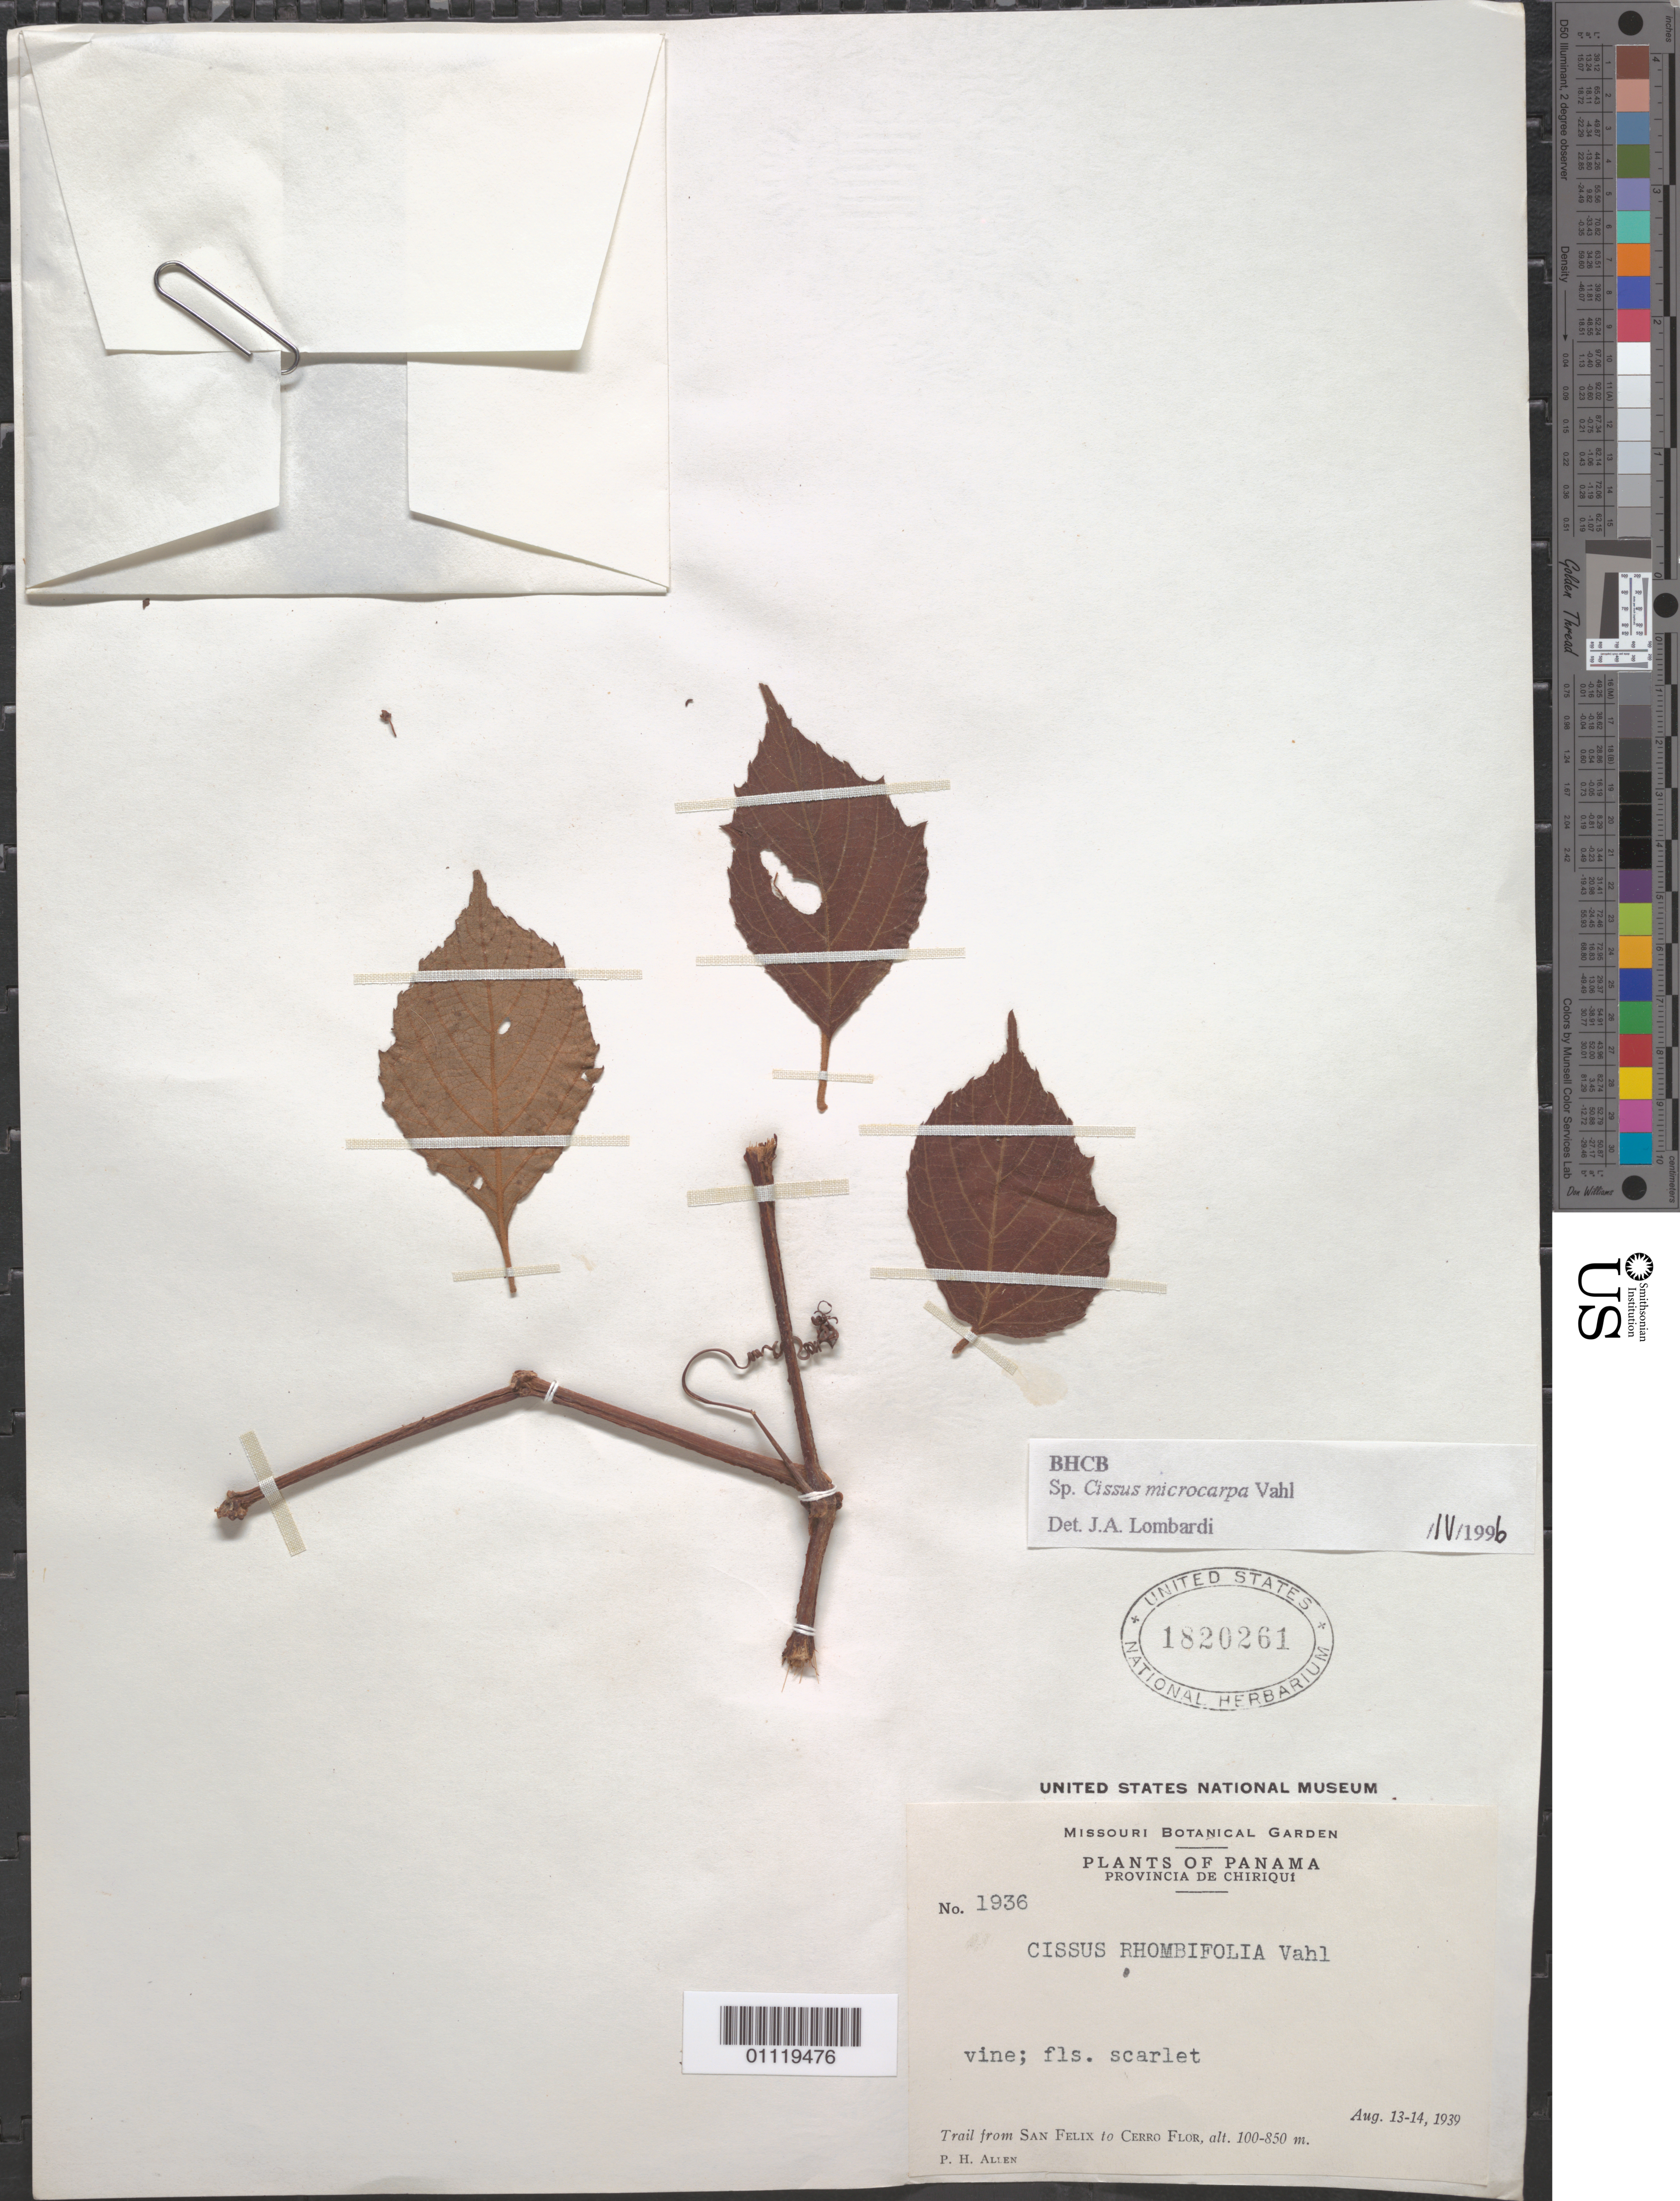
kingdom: Plantae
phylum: Tracheophyta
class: Magnoliopsida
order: Vitales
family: Vitaceae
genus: Cissus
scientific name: Cissus microcarpa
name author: Vahl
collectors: P. H. Allen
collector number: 1936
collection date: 1939-08-13/1939-08-14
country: Panama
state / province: Chiriquí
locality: Trail from San Felix to Cerro Flor.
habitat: Vine.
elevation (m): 100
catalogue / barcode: US 1820261